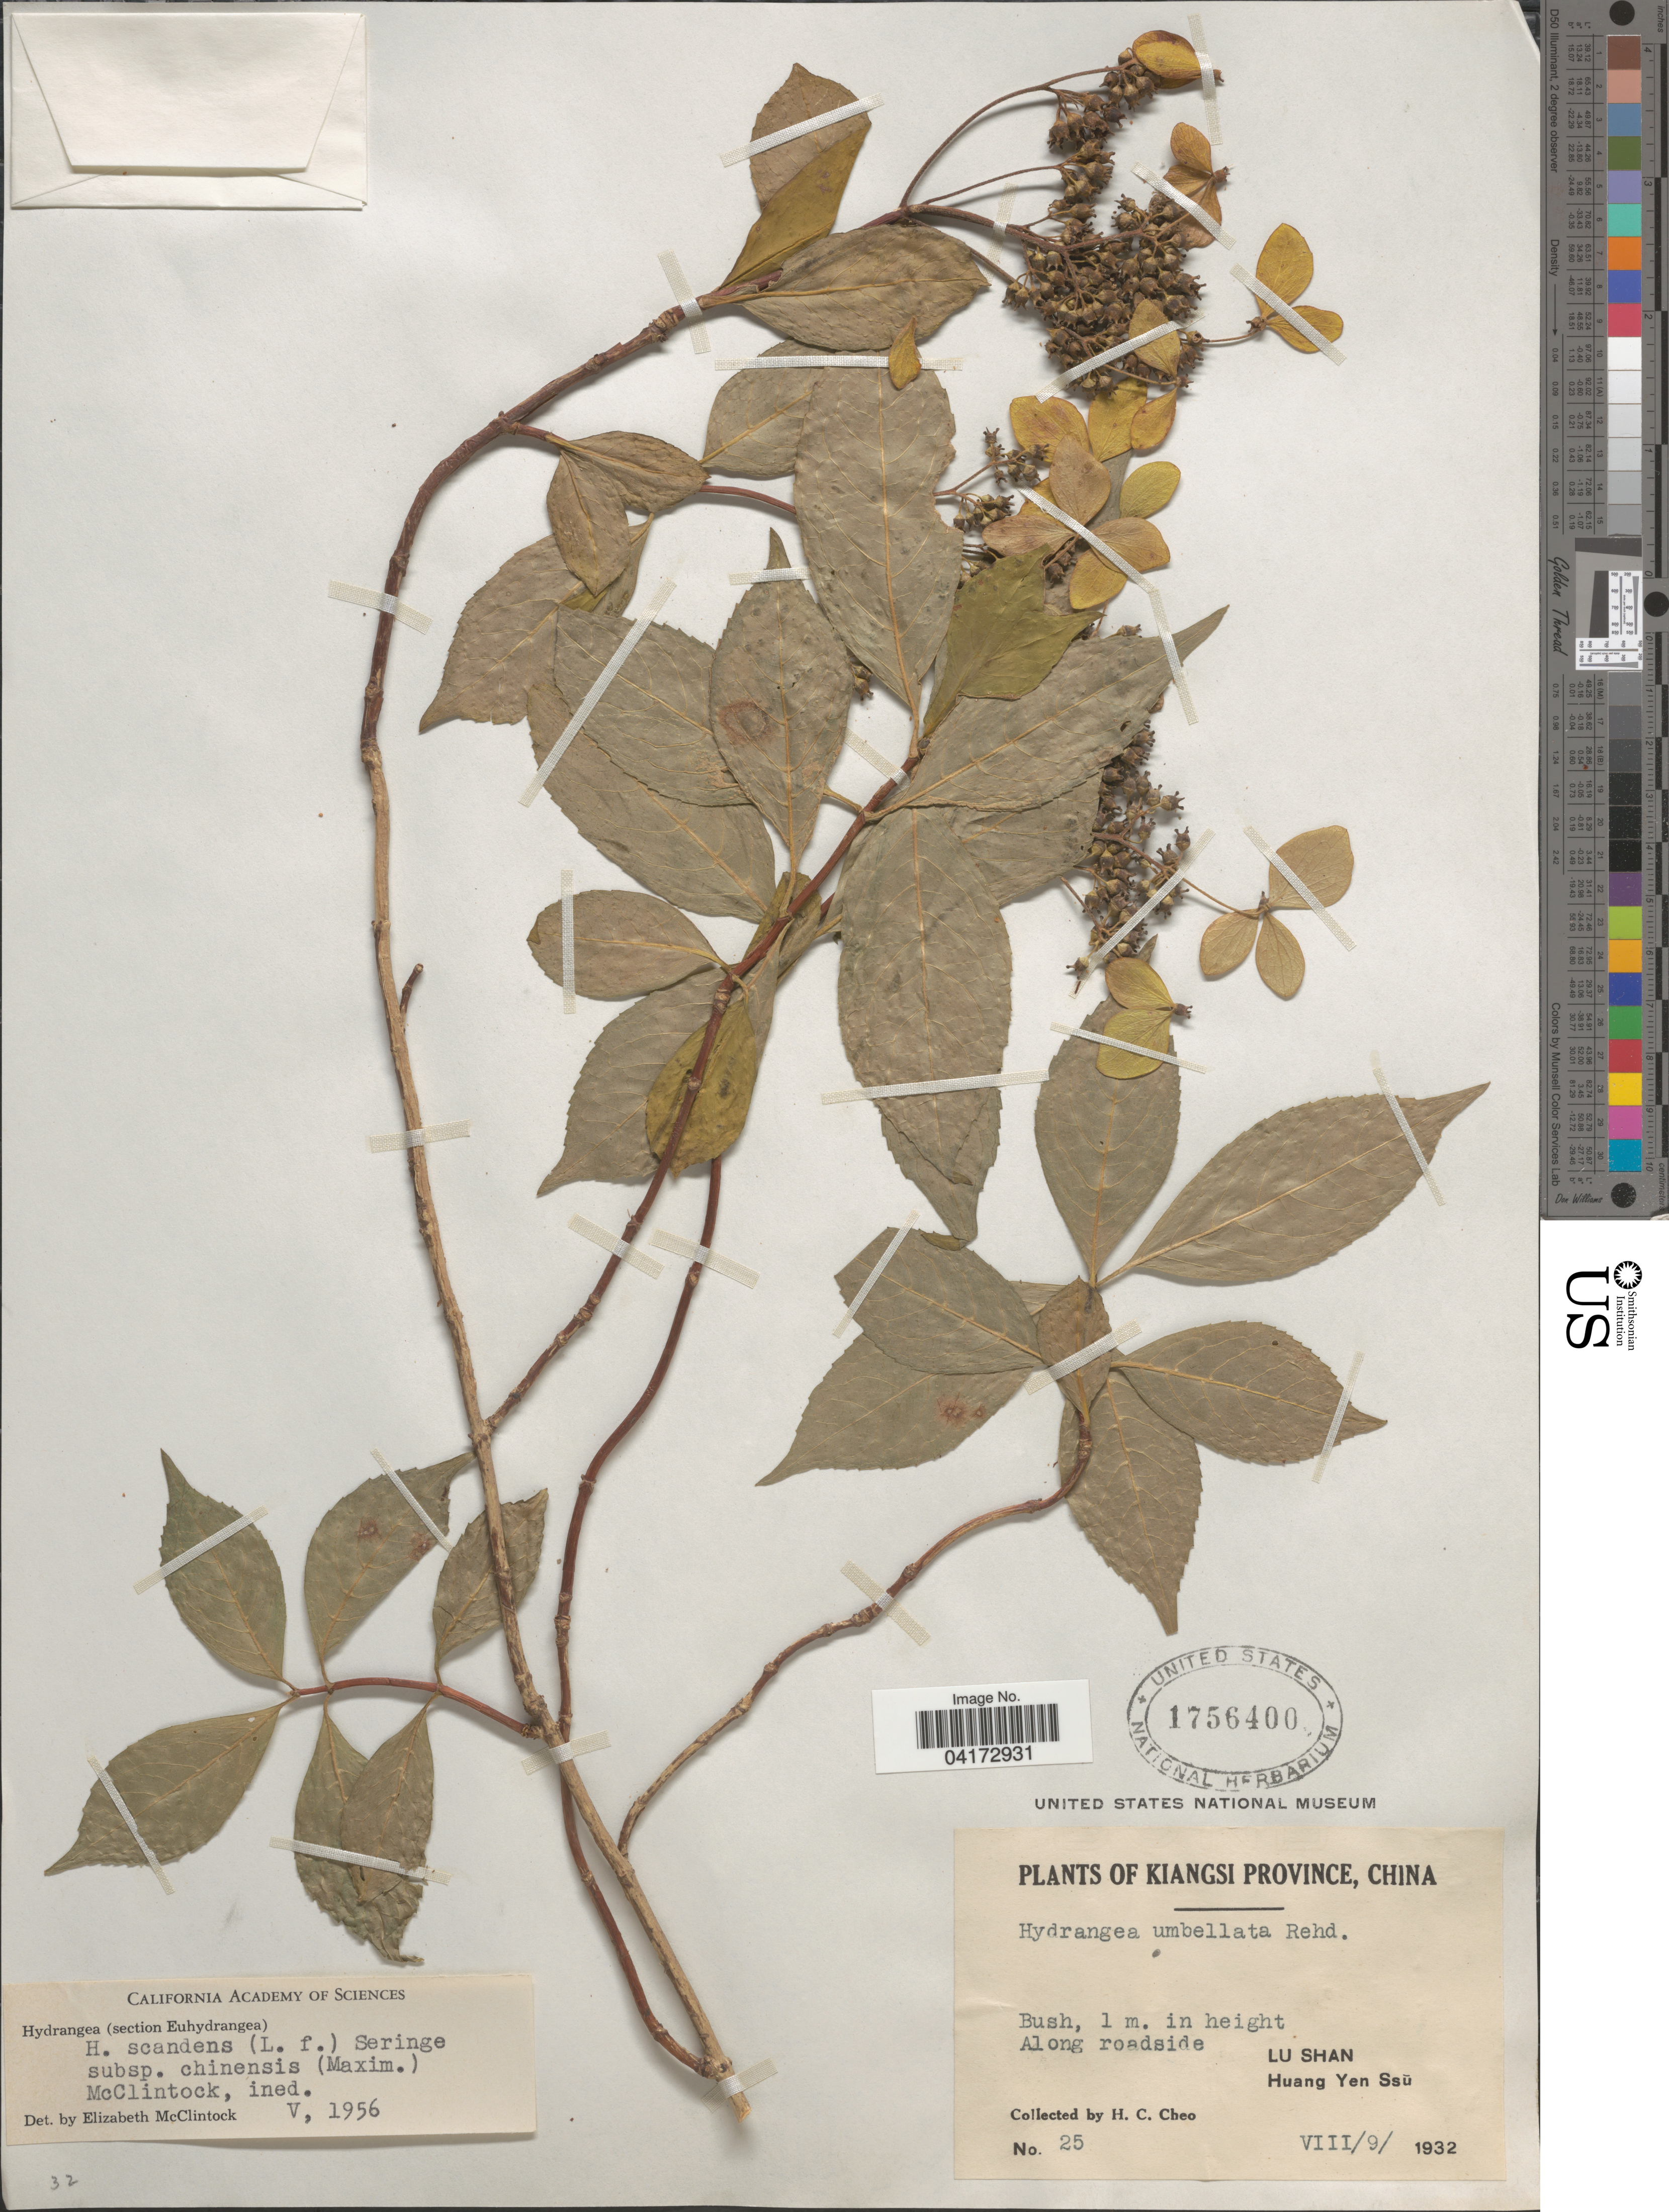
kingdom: Plantae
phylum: Tracheophyta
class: Magnoliopsida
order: Cornales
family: Hydrangeaceae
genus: Hydrangea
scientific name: Hydrangea scandens subsp. chinensis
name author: (Maxim.) E. M. McClint.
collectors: H. Cheo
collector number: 25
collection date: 1932-08-09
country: China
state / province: Jiangxi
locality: Kiangsi Province. Lu Shan. Huang Yen Ssū.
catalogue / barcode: US 1756400